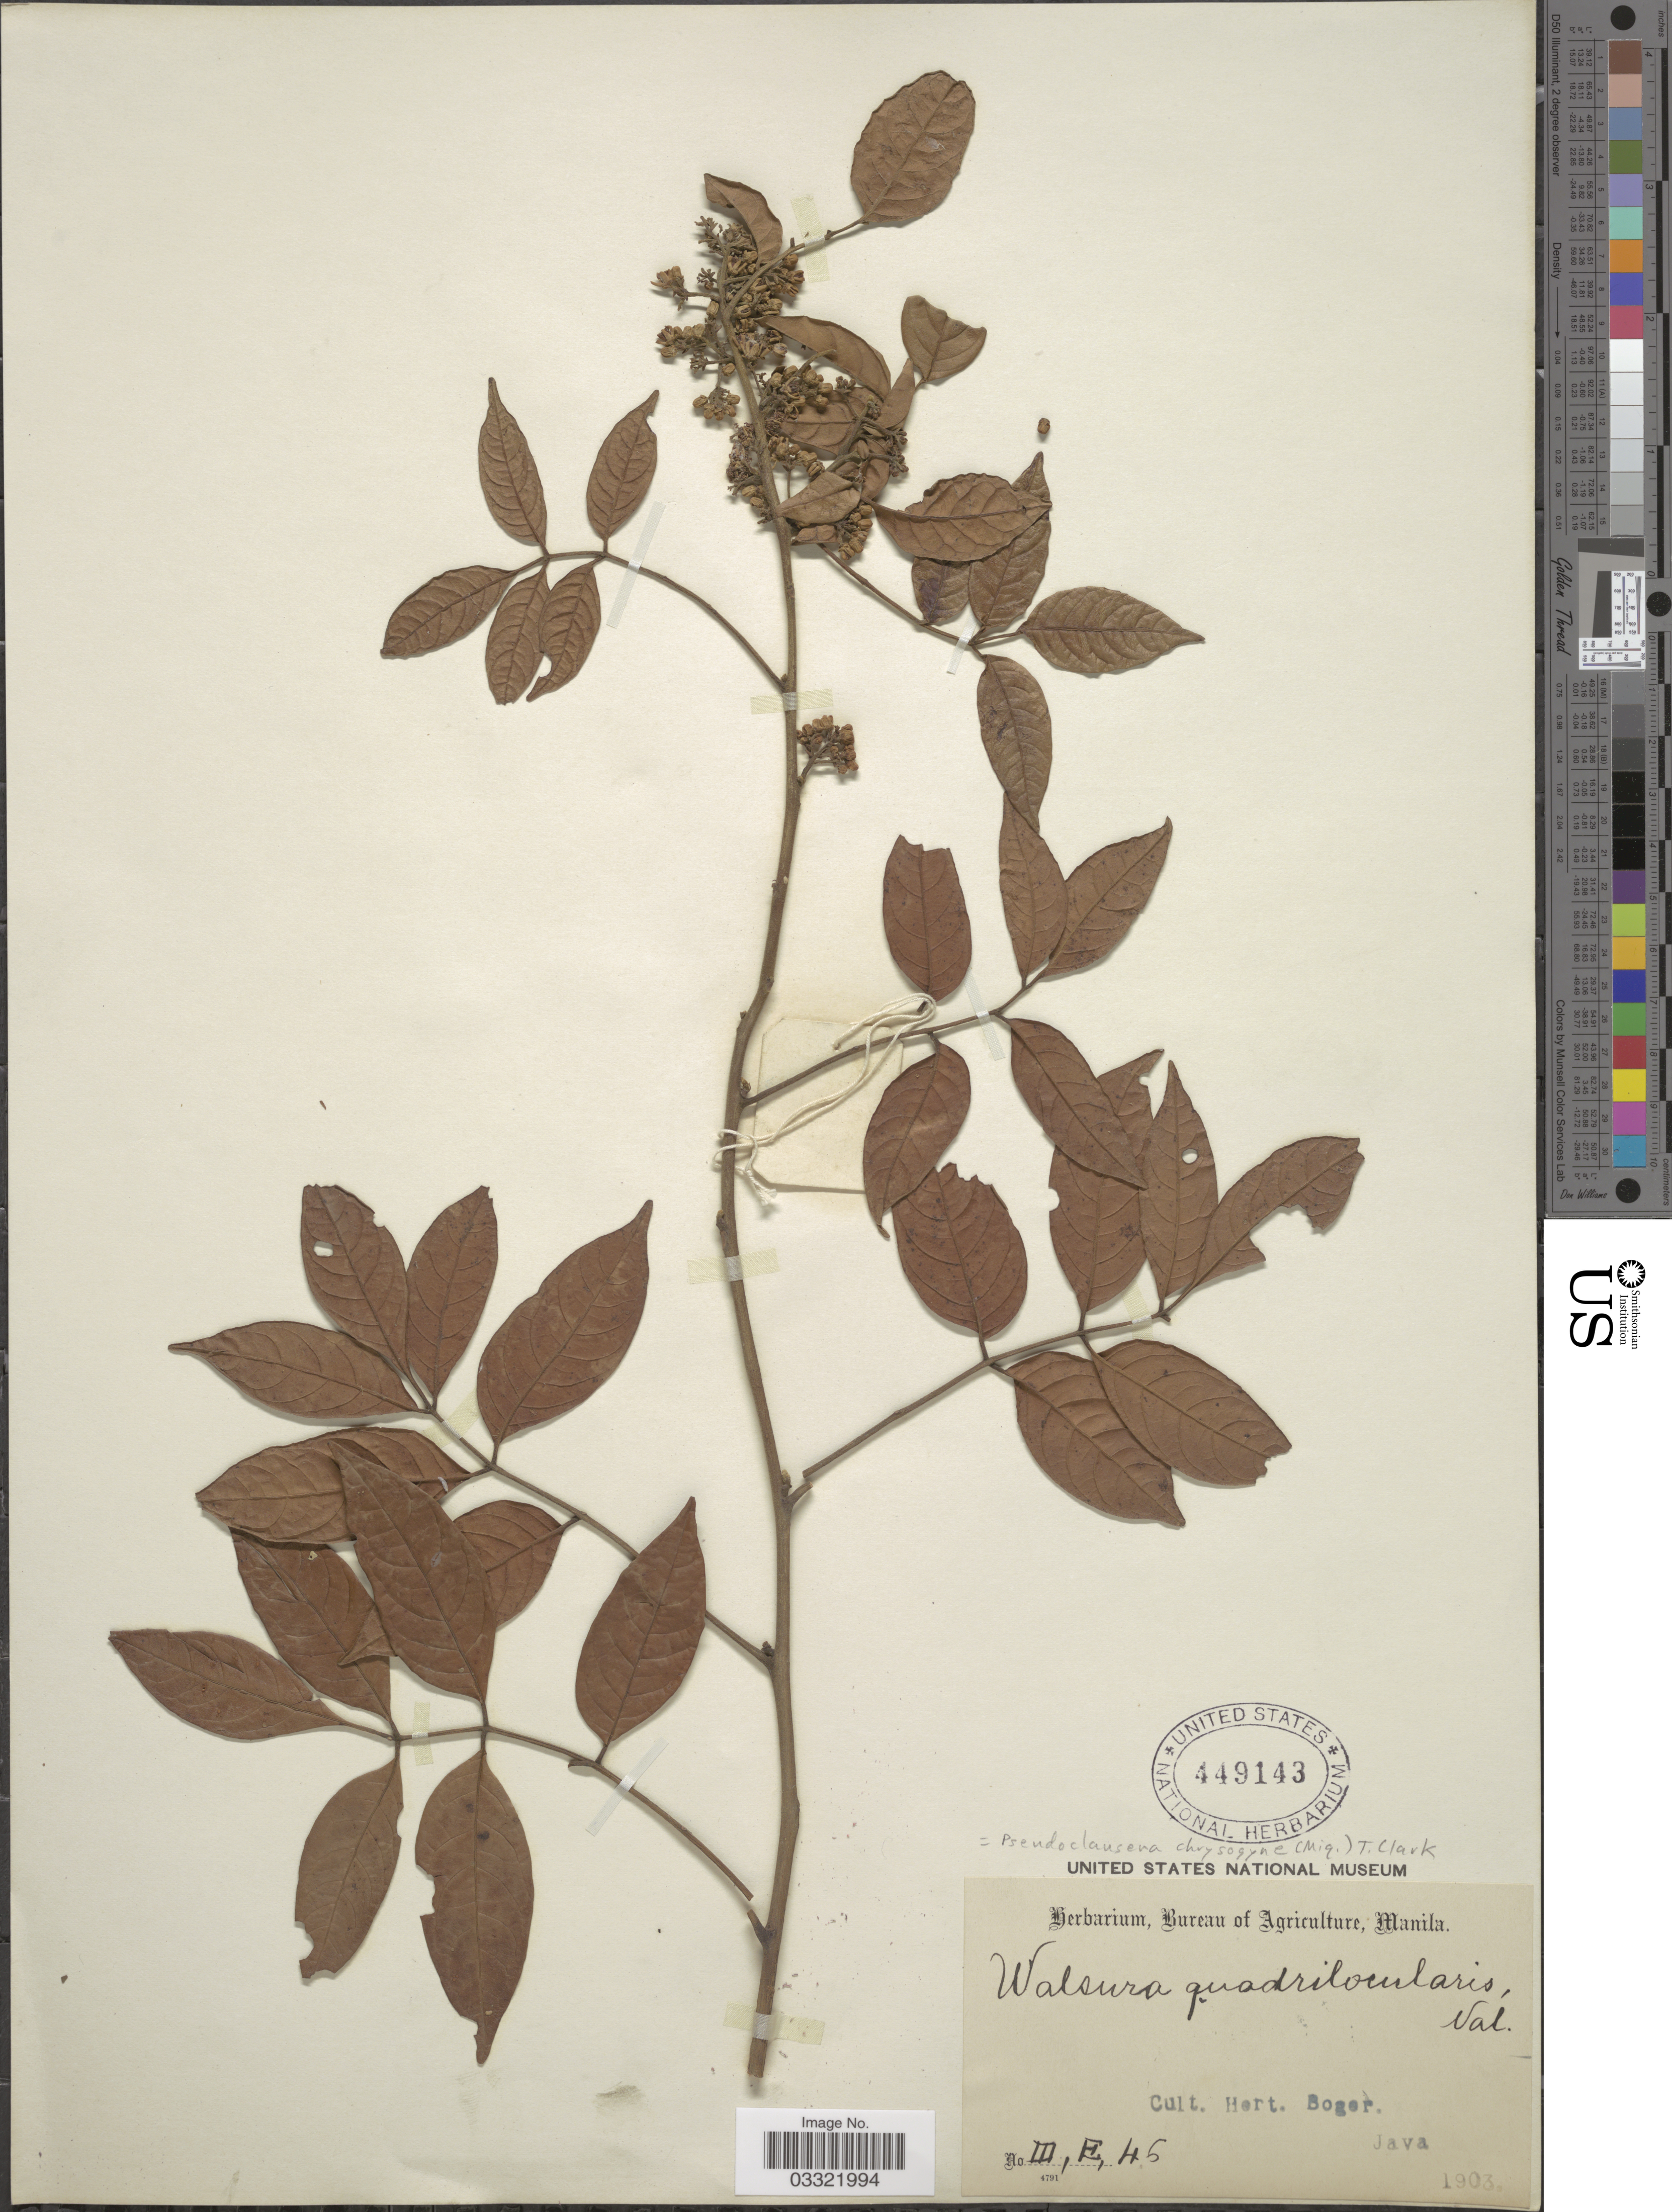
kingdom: Plantae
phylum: Tracheophyta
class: Magnoliopsida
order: Sapindales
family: Meliaceae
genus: Pseudoclausena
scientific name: Pseudoclausena chrysogyne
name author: (Miq.) T.P. Clark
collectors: Ex herb. Bureau of Agriculture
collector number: IIIE45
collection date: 1903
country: Indonesia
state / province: Java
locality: Cult. Hort. Bogor.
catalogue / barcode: US 449143